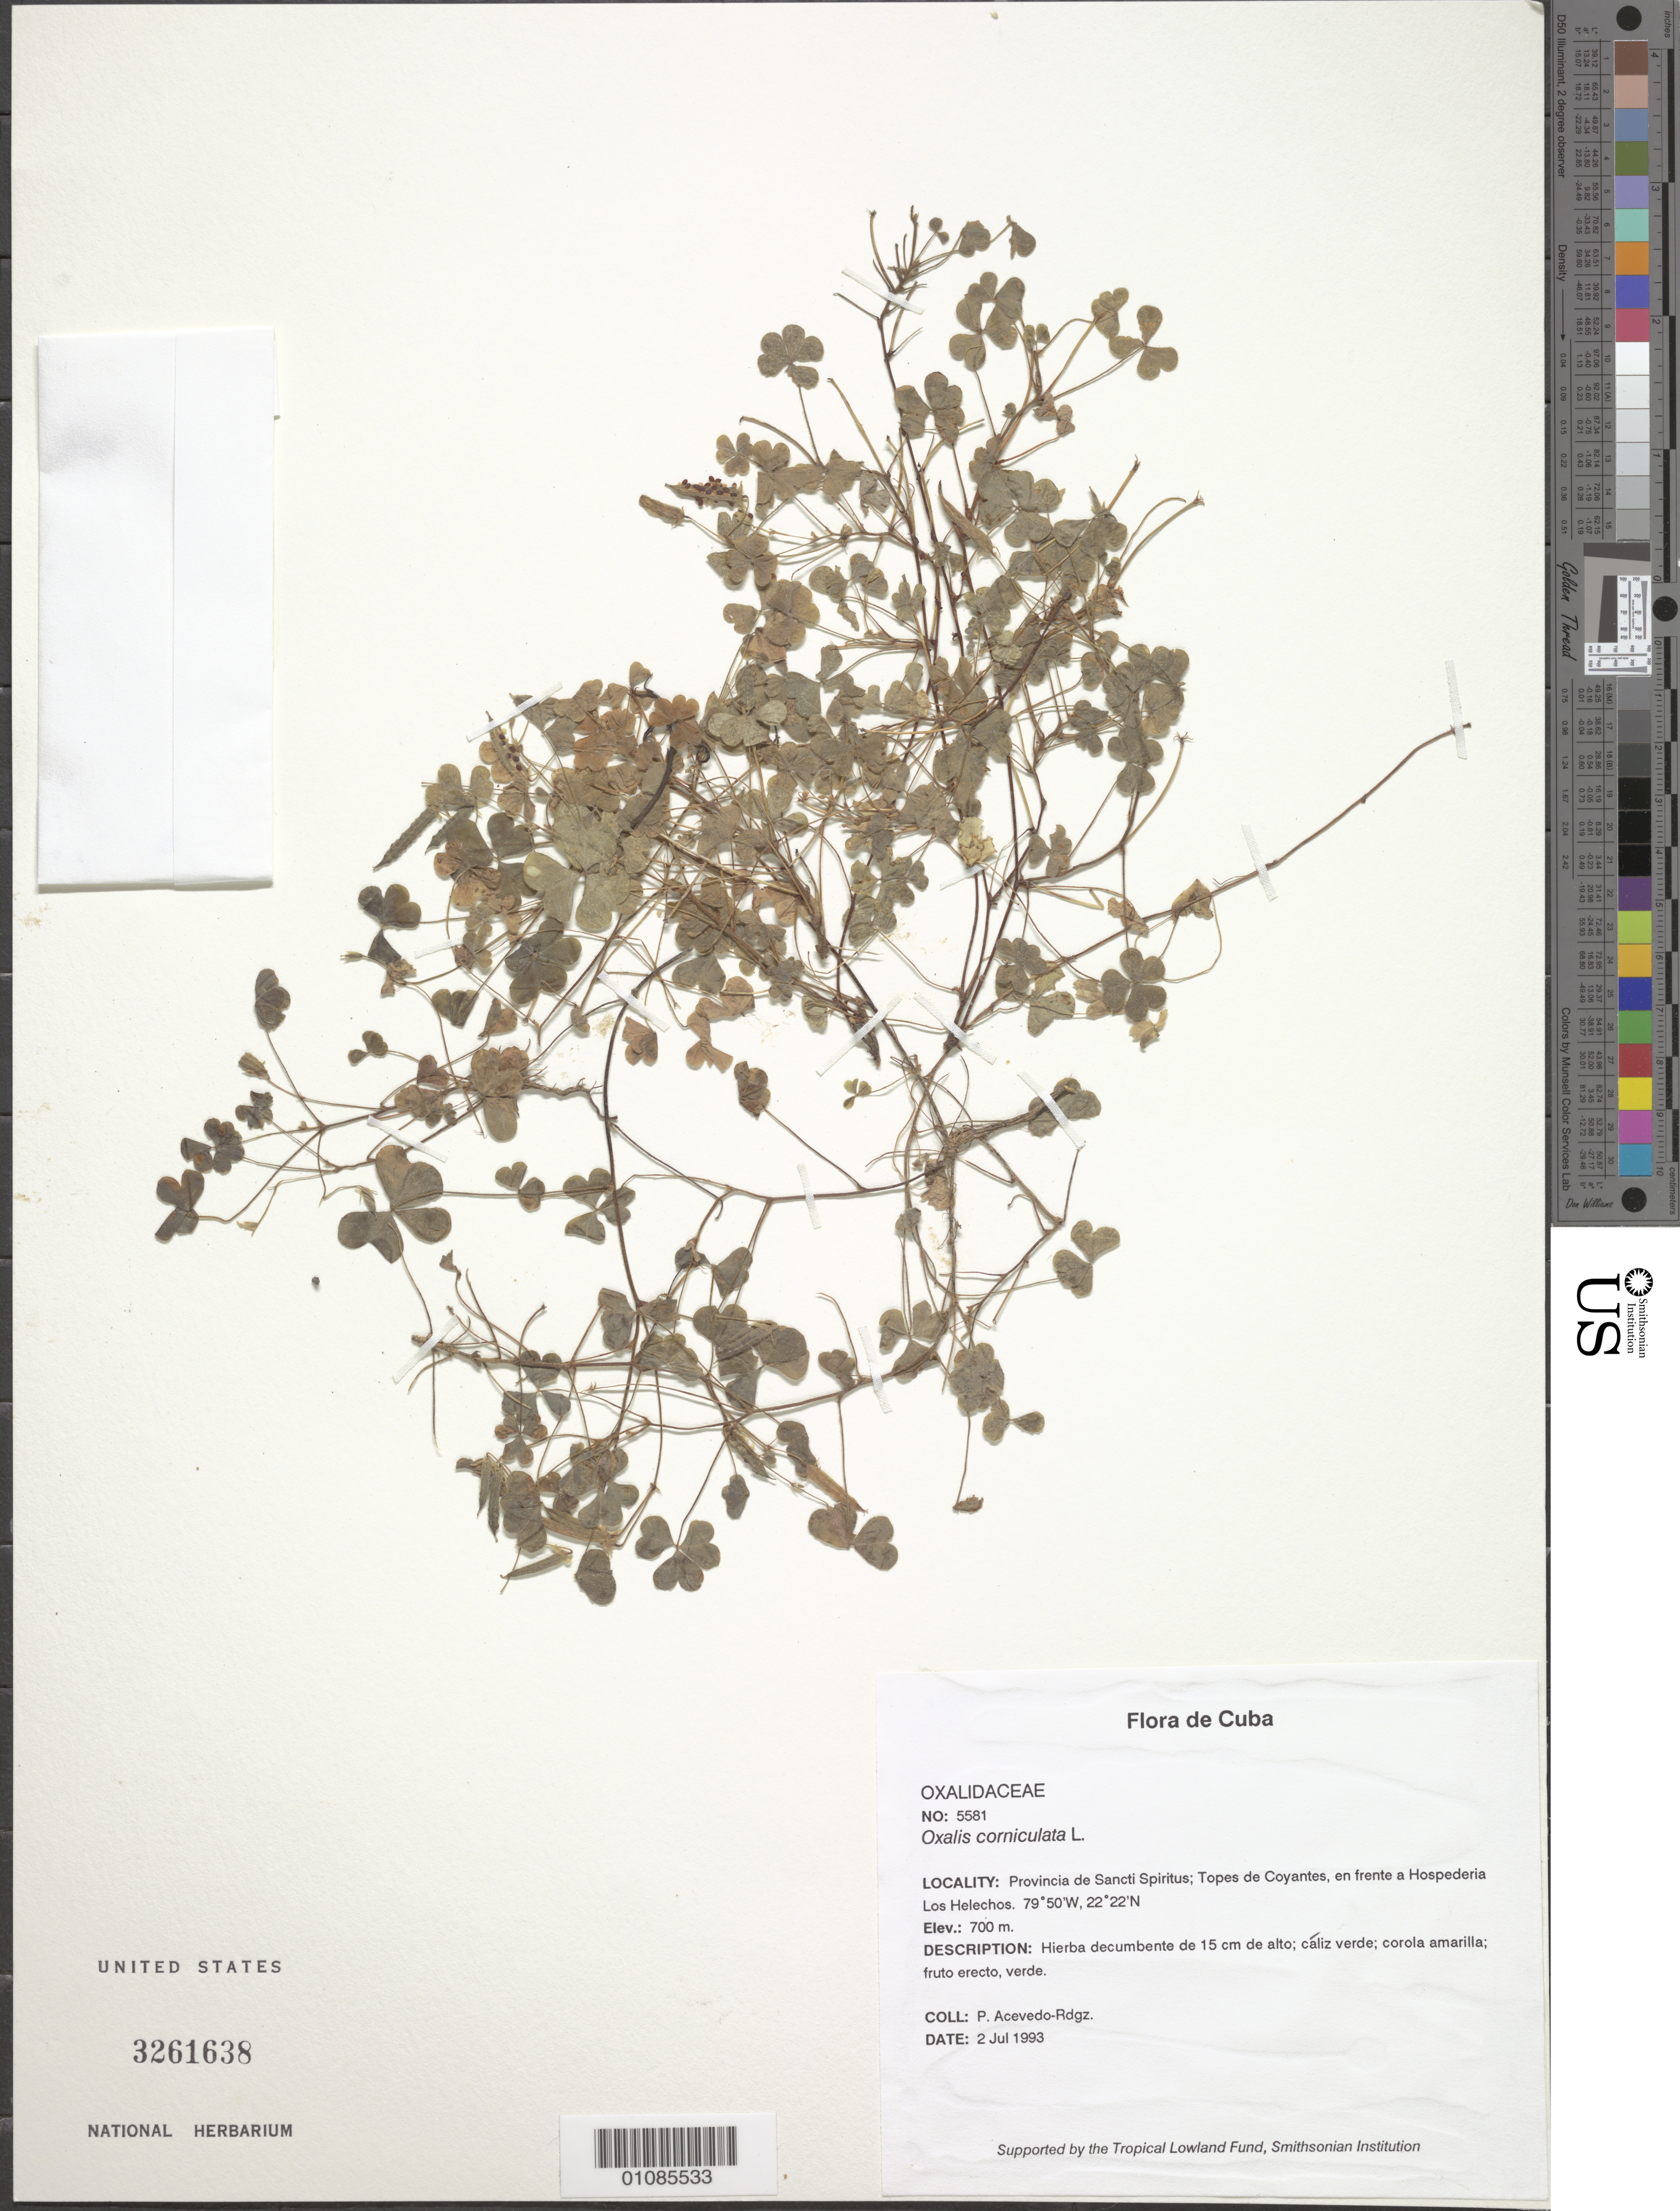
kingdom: Plantae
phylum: Tracheophyta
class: Magnoliopsida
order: Oxalidales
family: Oxalidaceae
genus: Oxalis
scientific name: Oxalis corniculata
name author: L.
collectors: P. Acevedo-Rodr.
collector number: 5581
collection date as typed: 02 Jul 1993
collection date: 1993-07-02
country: Cuba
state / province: La Habana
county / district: Flores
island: Cuba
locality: Provincia de Sancti Spirititus: Topes de Coyantes, en frente a Hospederia Los Helehos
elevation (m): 700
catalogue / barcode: US 3261638